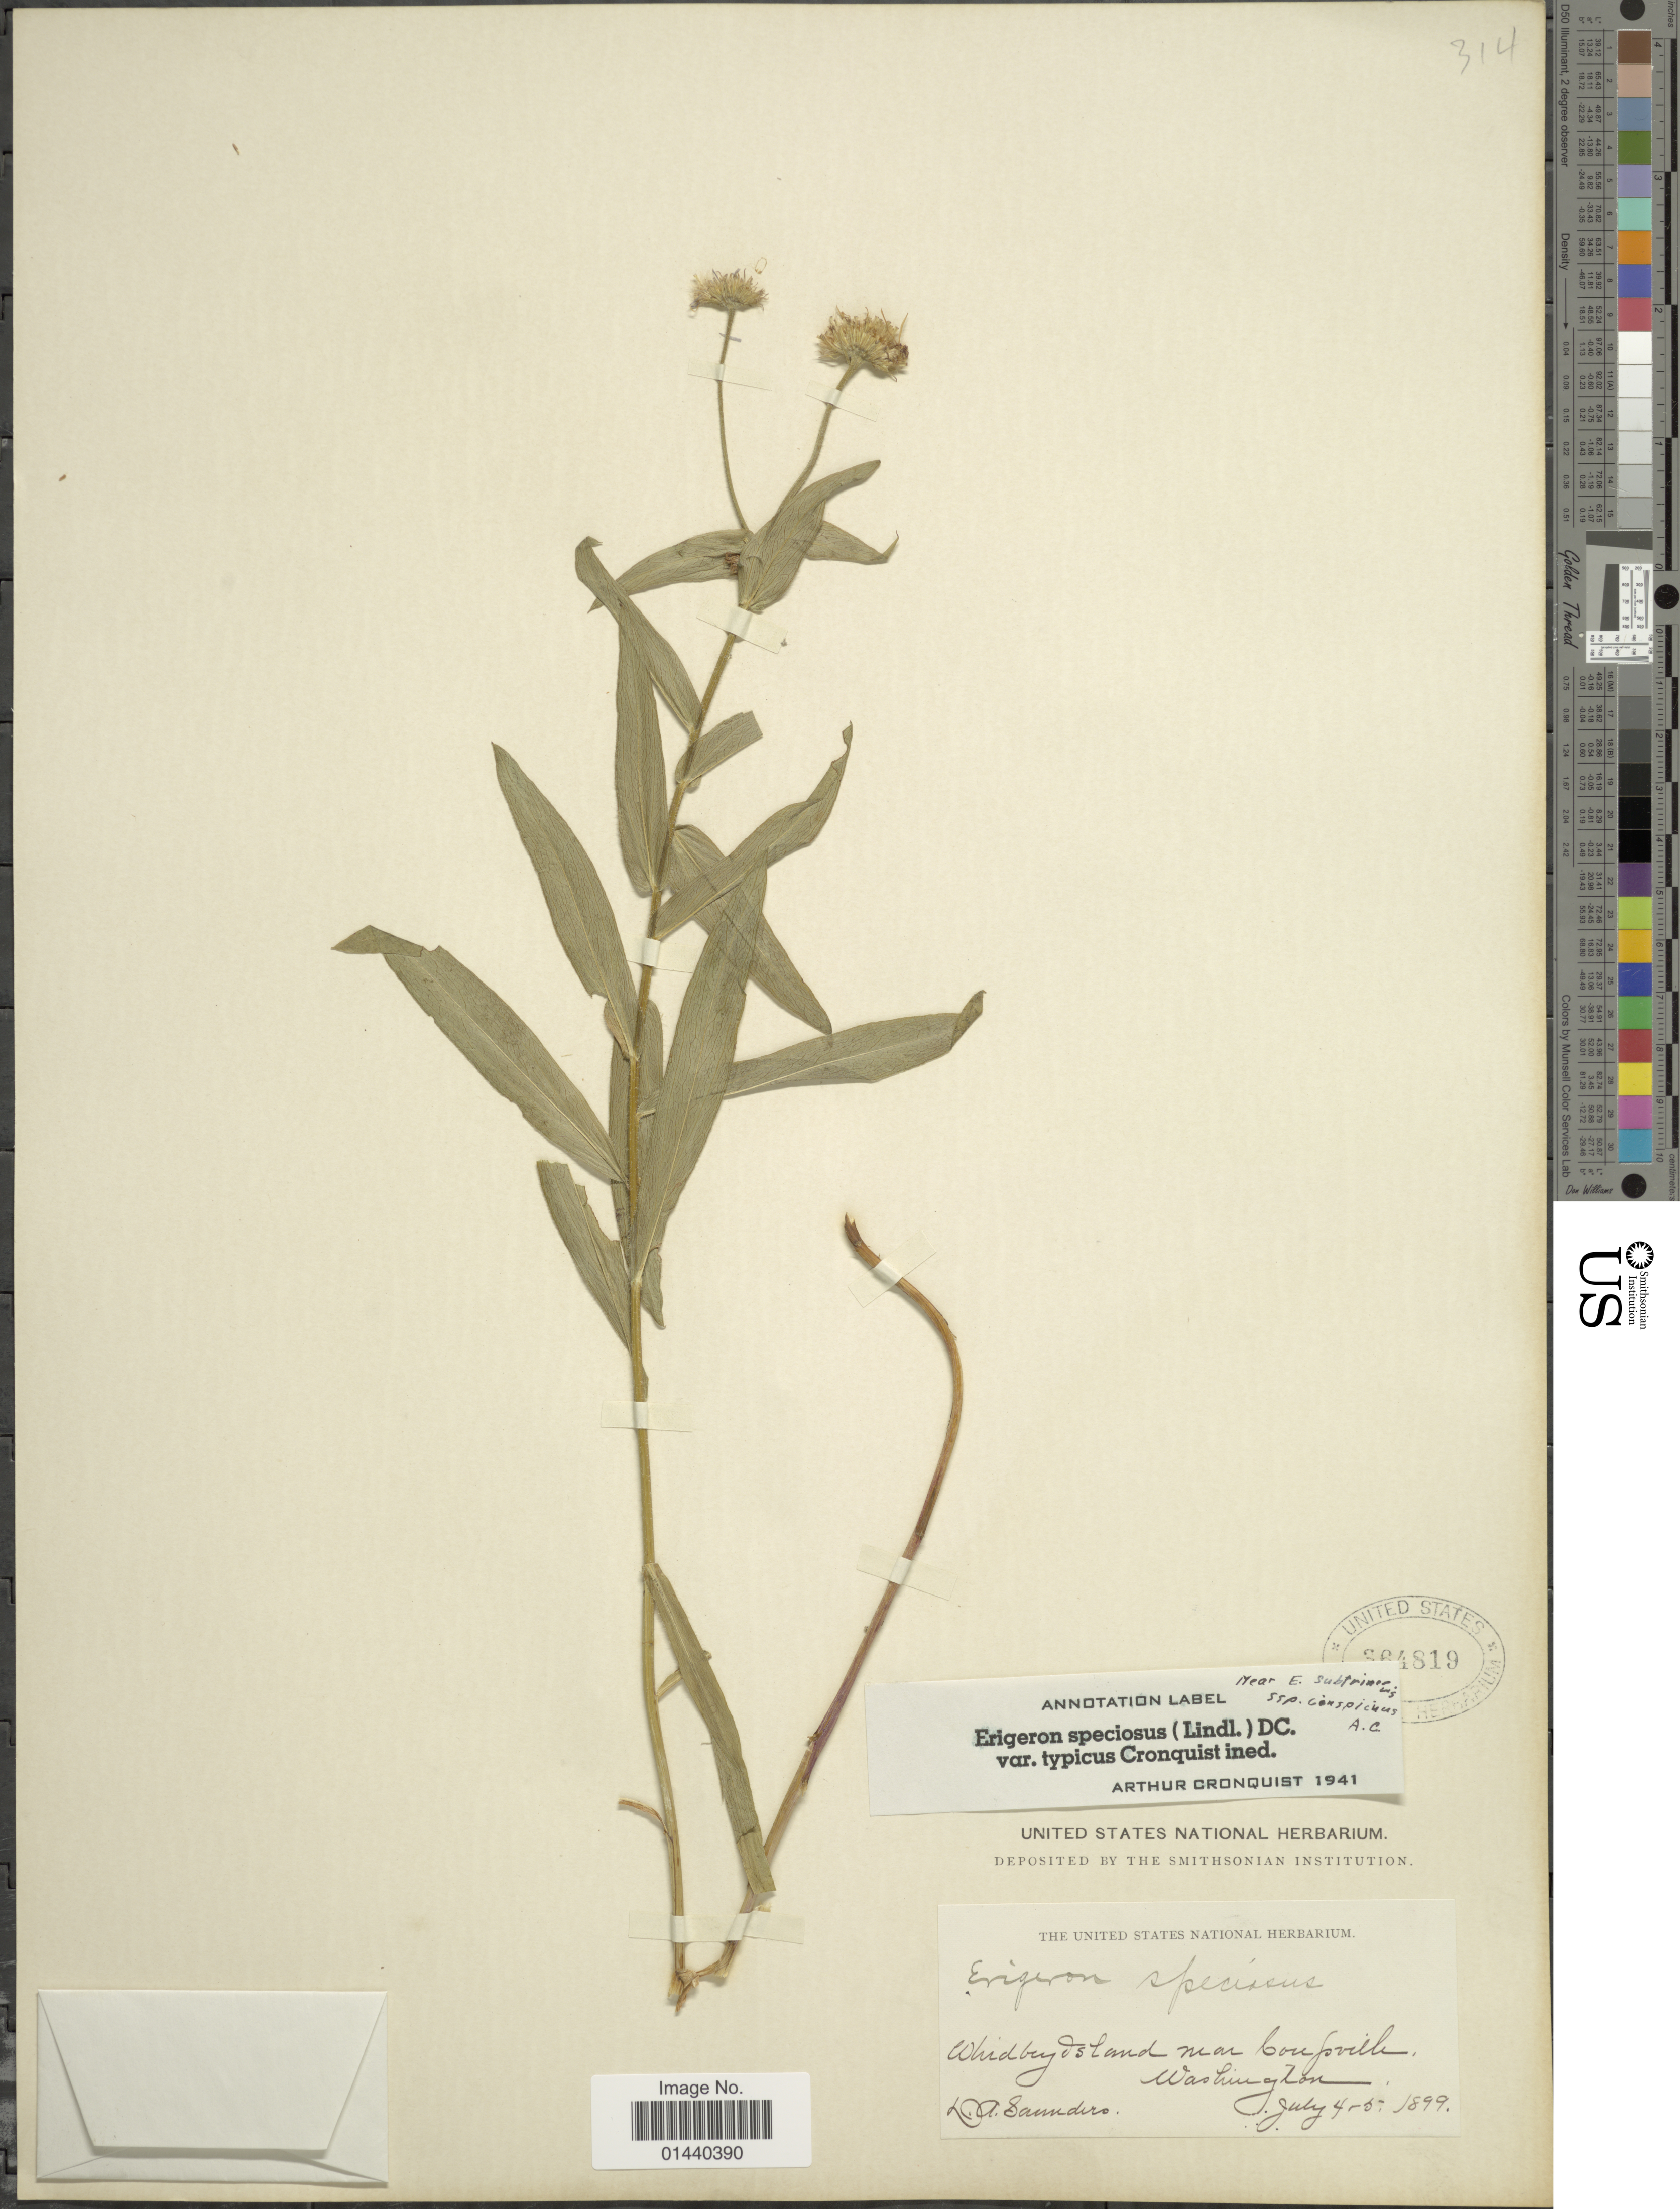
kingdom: Plantae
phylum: Tracheophyta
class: Magnoliopsida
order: Asterales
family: Asteraceae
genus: Erigeron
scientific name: Erigeron speciosus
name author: (Lindl.) DC.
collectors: D. Saunders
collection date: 1899-07-04/1899-07-05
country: United States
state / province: Washington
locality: Whidbey Island near Coupville.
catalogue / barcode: US 364819